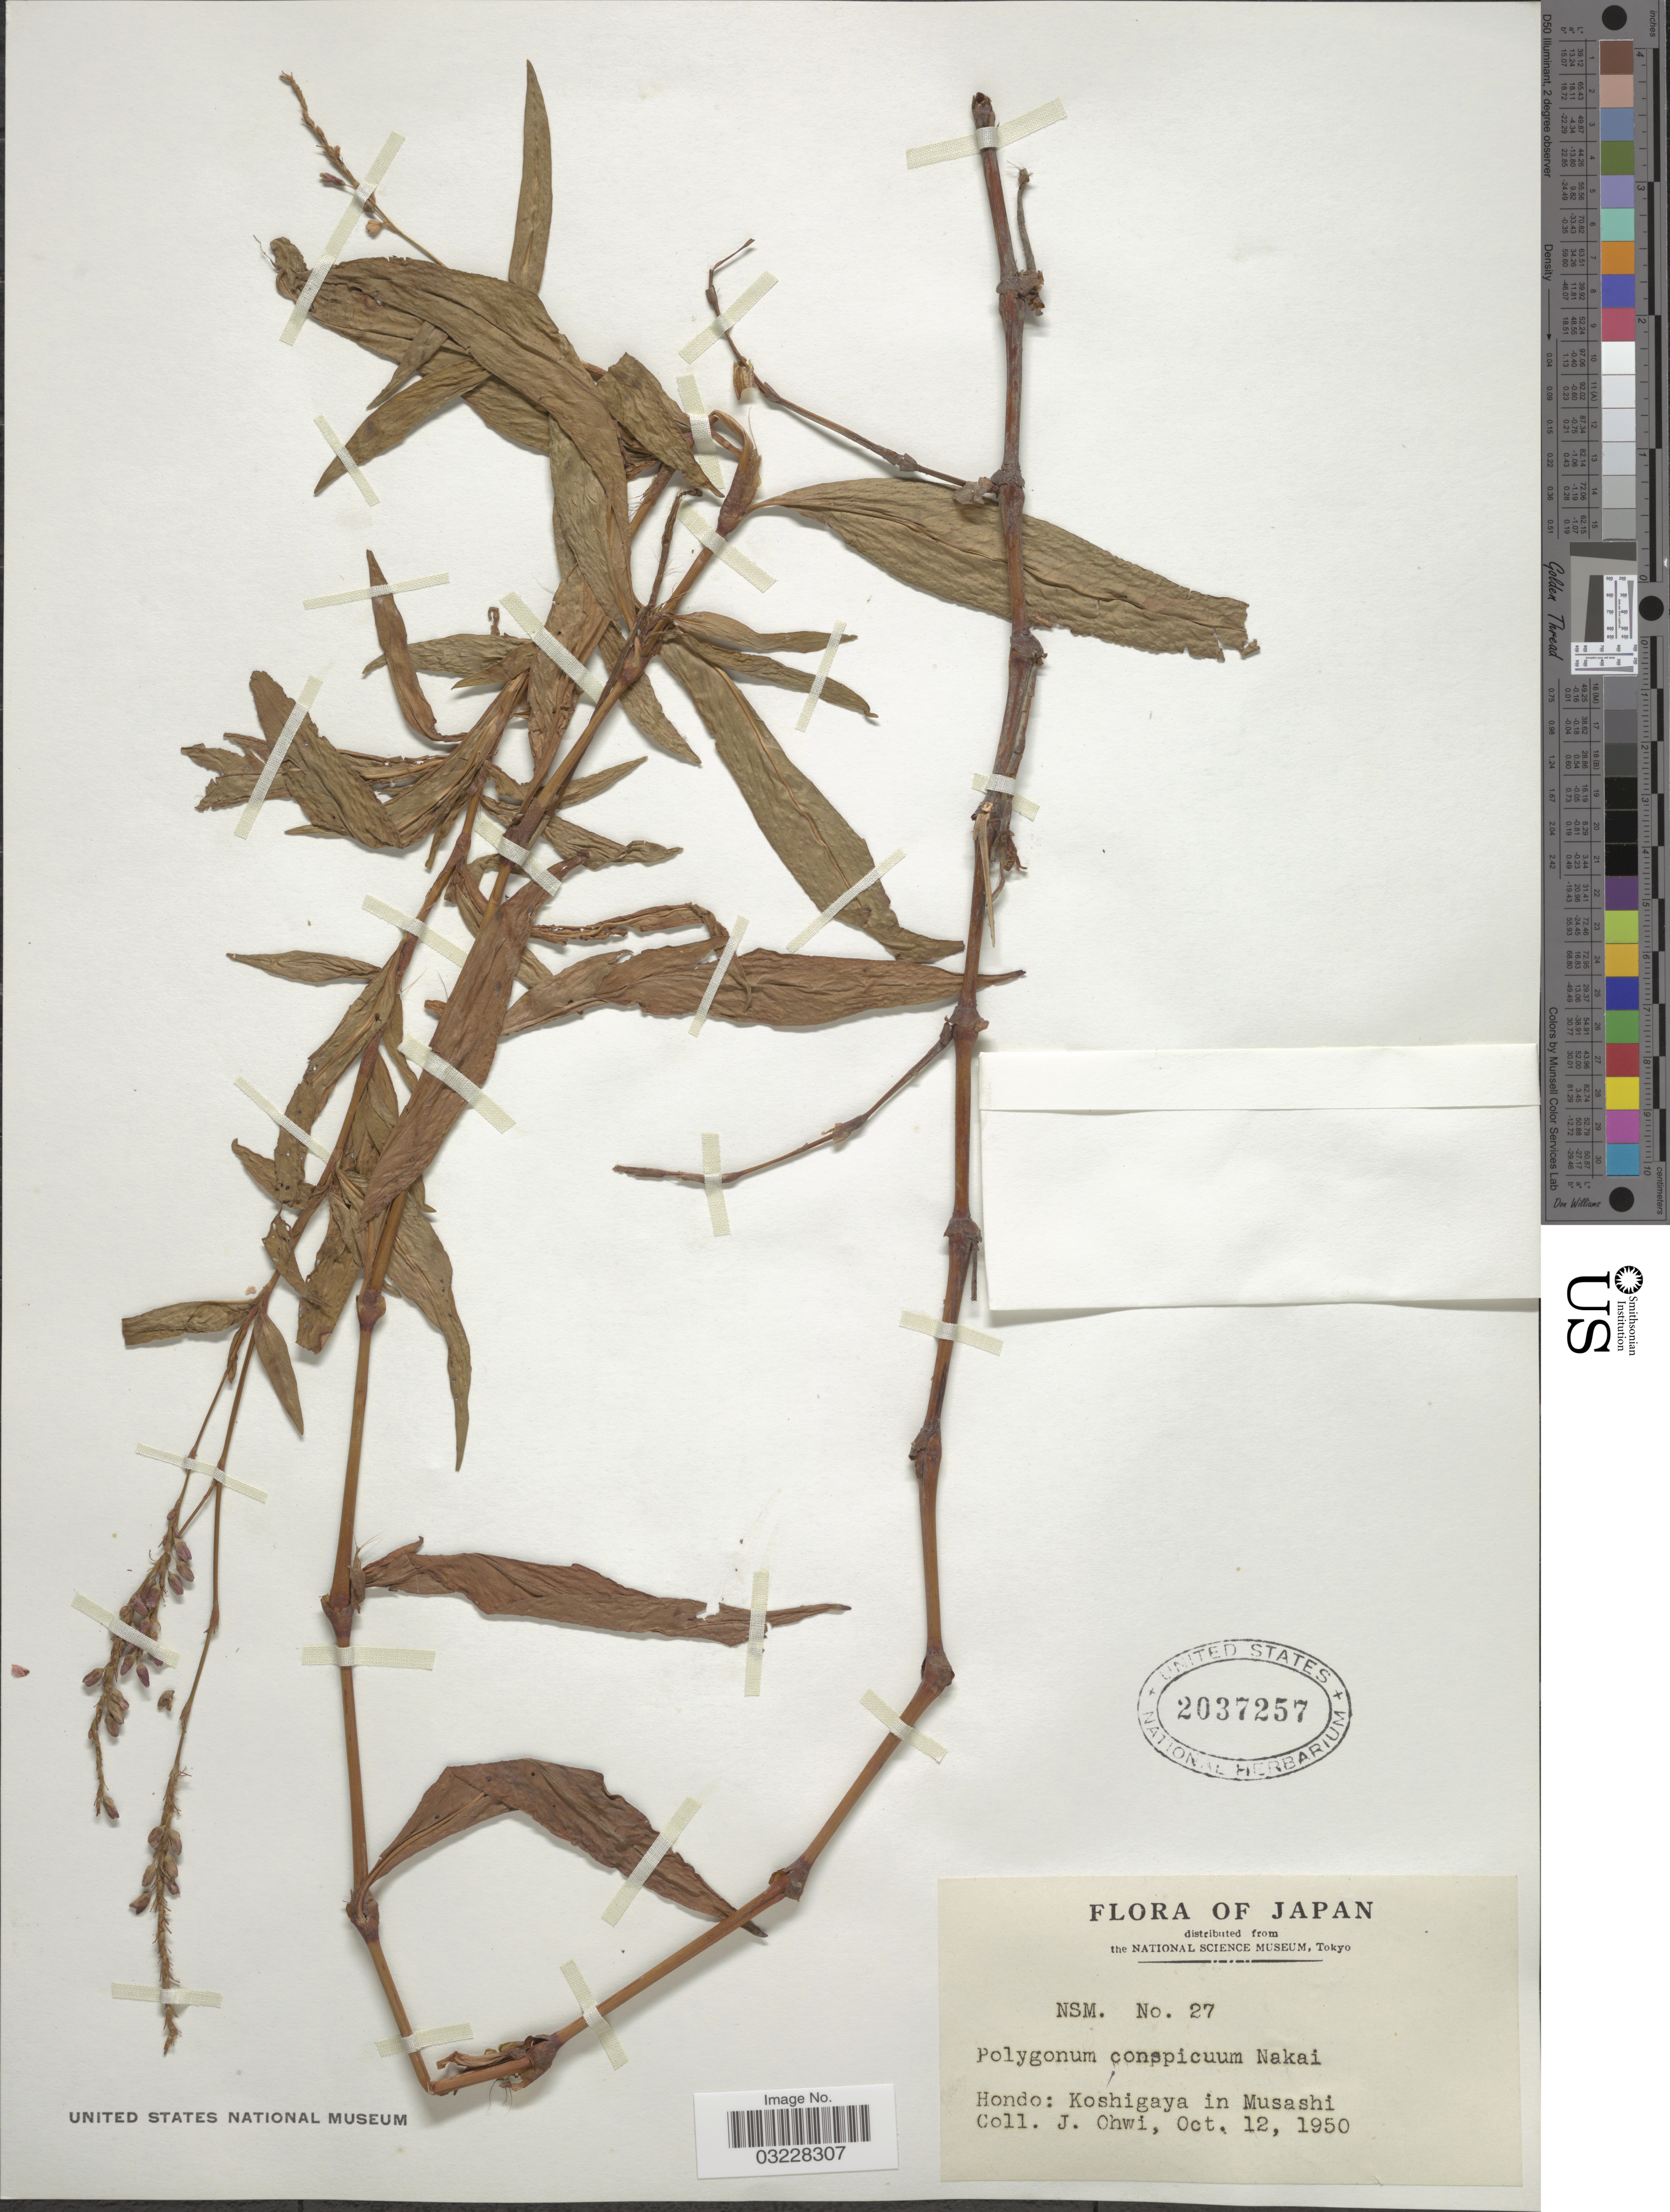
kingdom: Plantae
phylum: Tracheophyta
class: Magnoliopsida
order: Caryophyllales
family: Polygonaceae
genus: Polygonum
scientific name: Polygonum conspicuum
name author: Nakai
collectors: J. Ohwi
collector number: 27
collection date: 1950-10-12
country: Japan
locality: Hondo: Koshigaya in Musashi.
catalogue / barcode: US 2037257